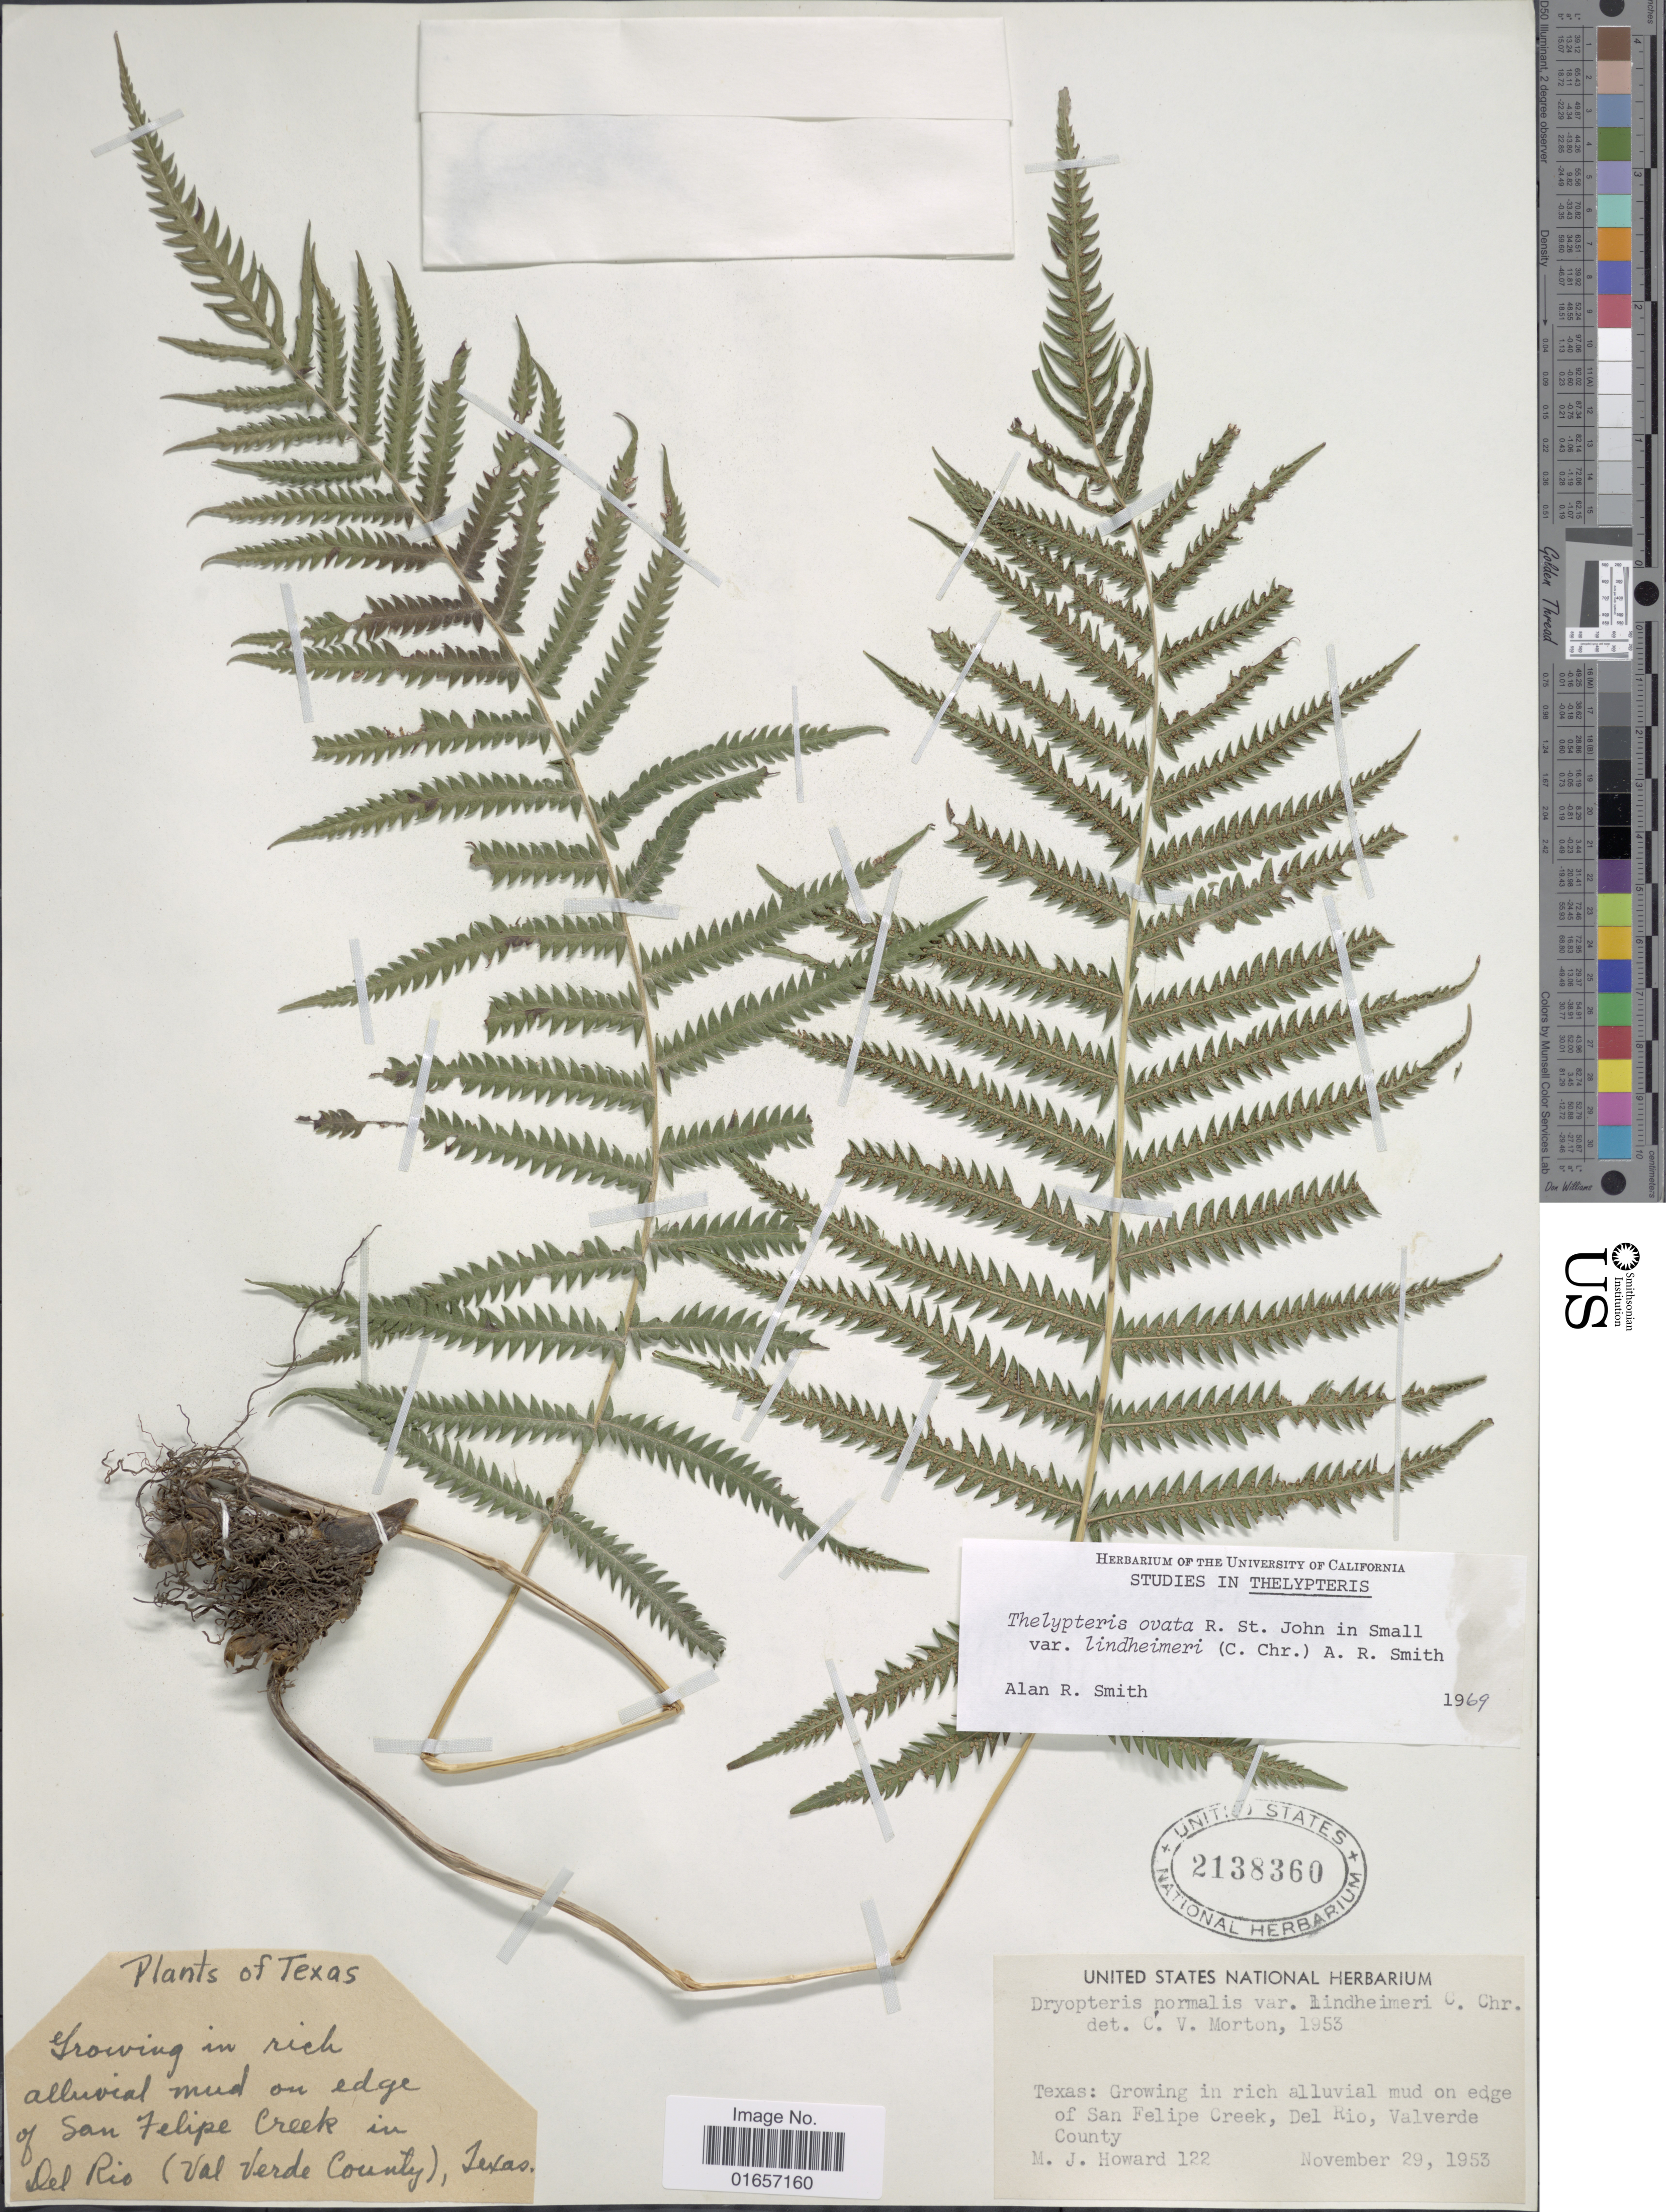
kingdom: Plantae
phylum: Tracheophyta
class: Polypodiopsida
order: Polypodiales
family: Thelypteridaceae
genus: Christella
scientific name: Christella ovata var. lindheimari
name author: (C. Chr.) A.R. Sm.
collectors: M. Howard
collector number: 122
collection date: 1953-11-29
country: United States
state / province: Texas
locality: San Felipe Creek, Del Rio,Valverde County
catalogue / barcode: US 2138360